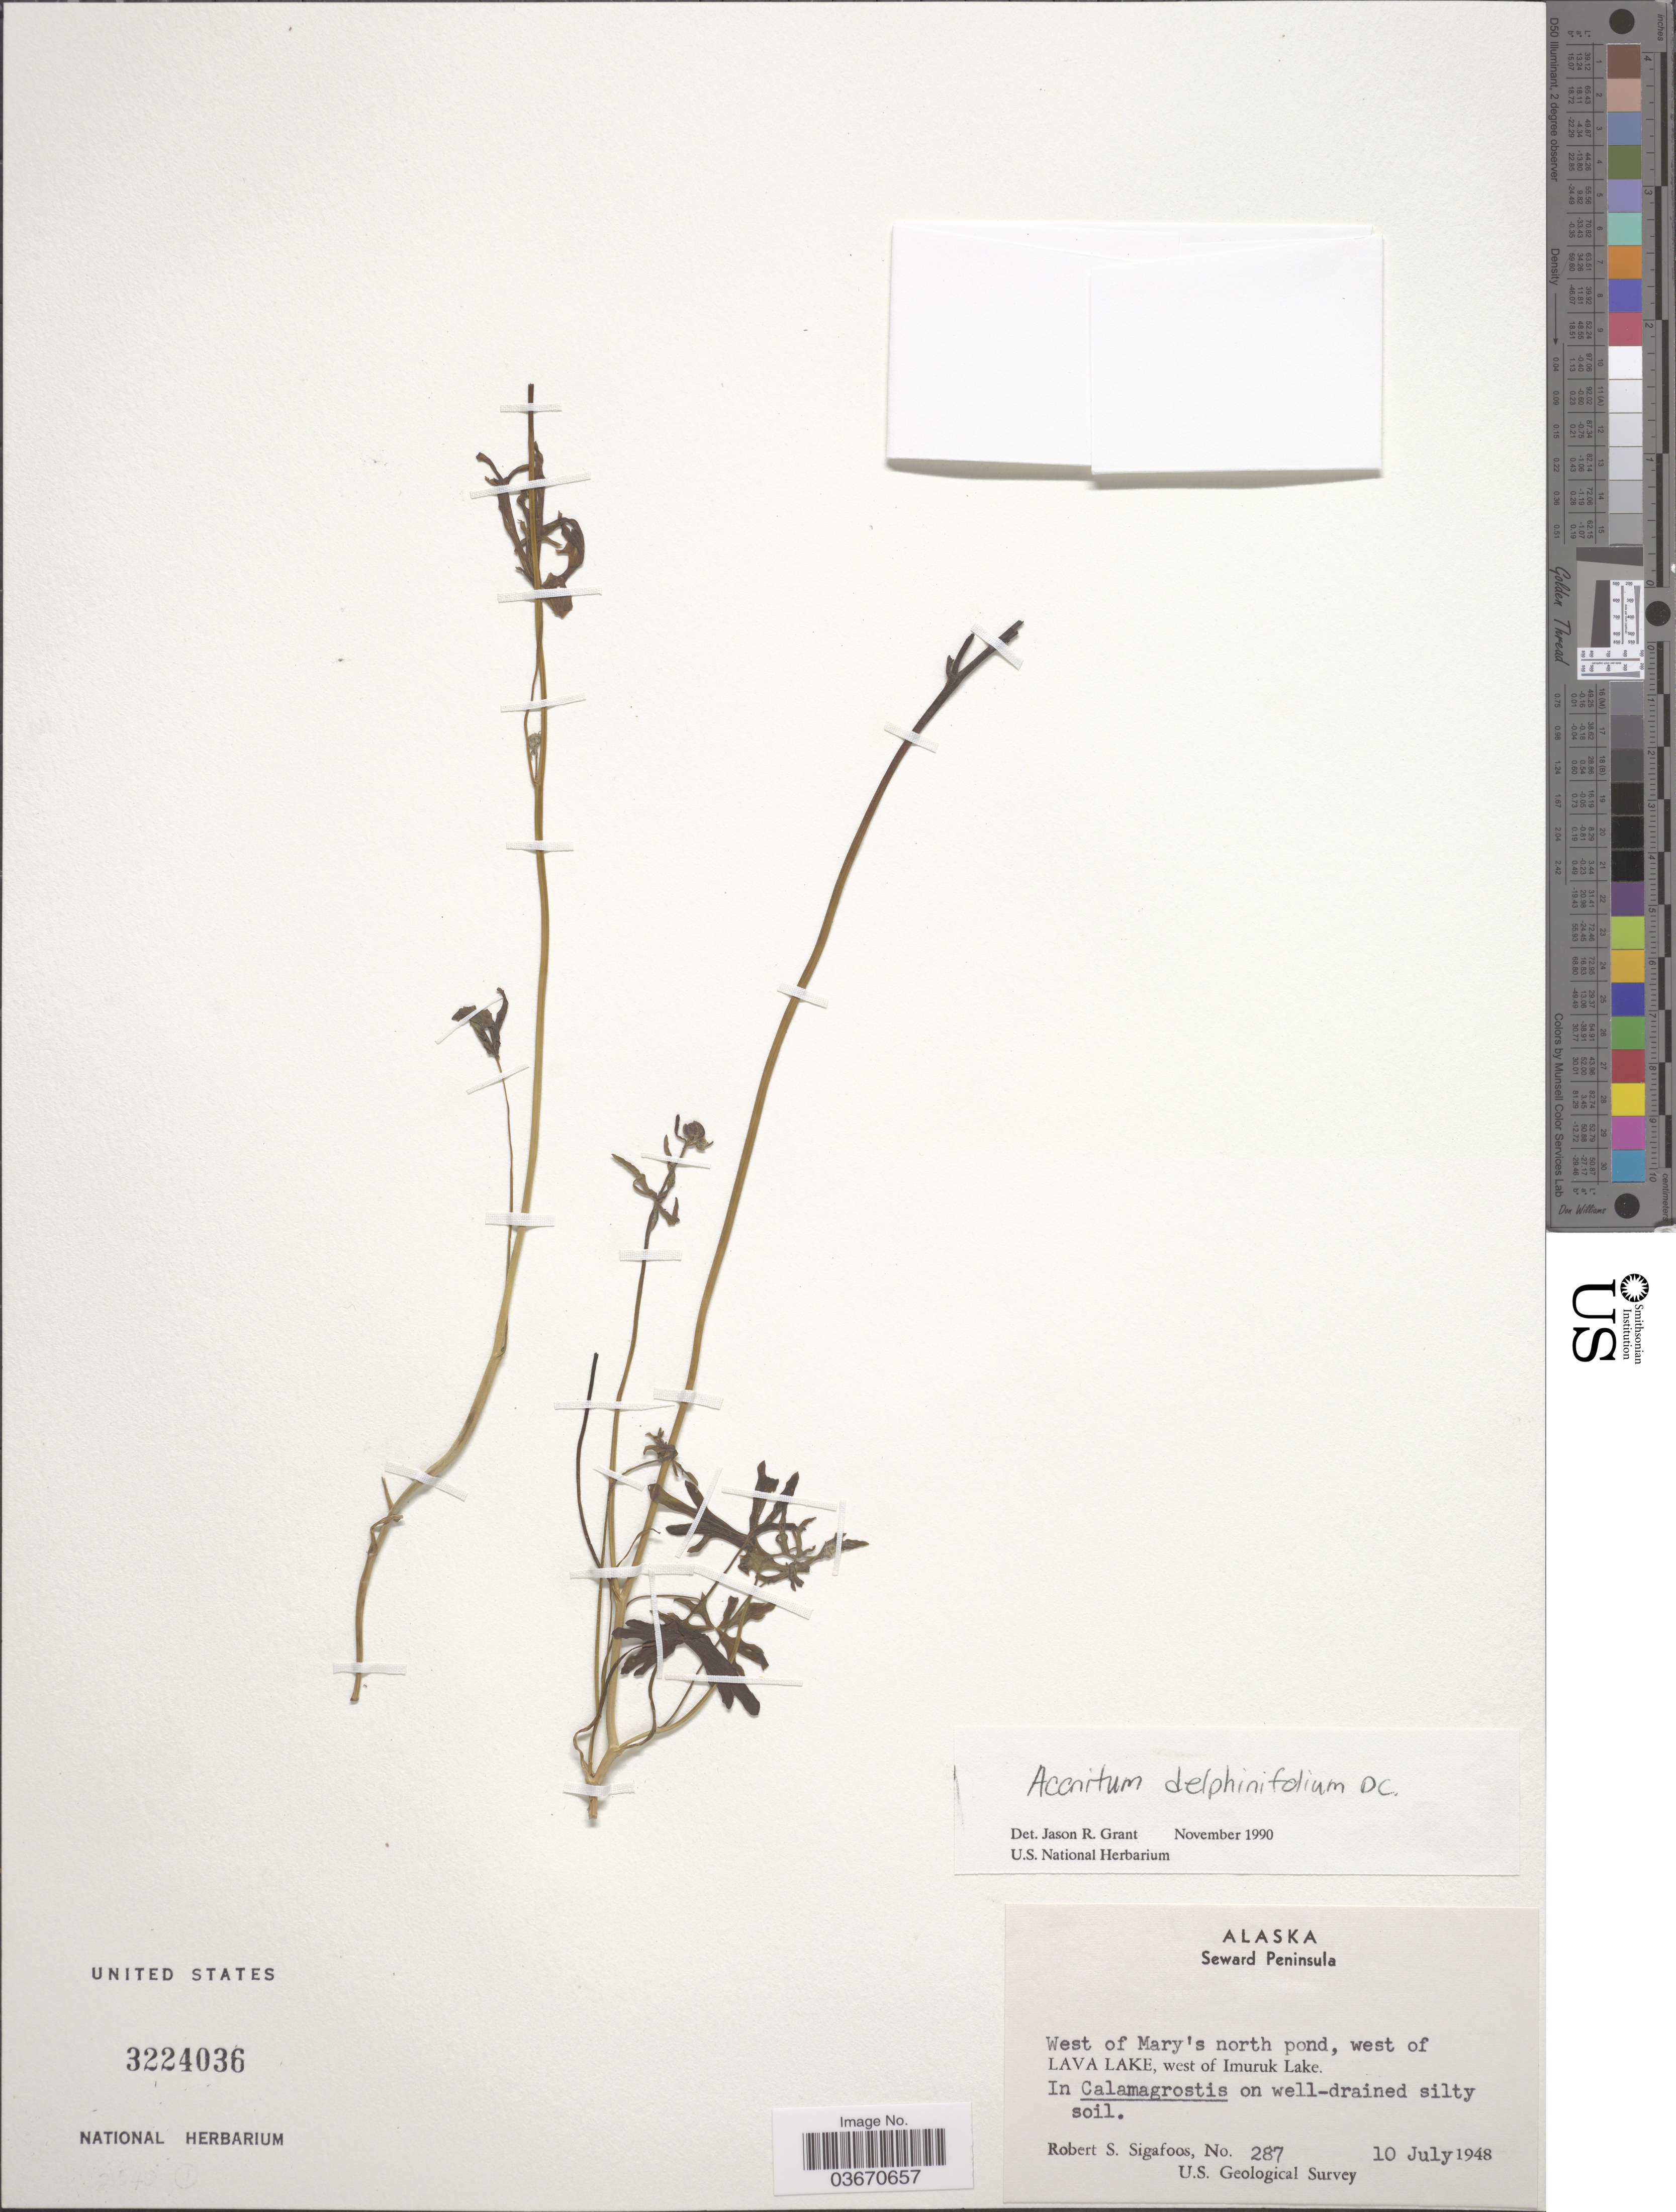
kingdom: Plantae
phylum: Tracheophyta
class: Magnoliopsida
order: Ranunculales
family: Ranunculaceae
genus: Aconitum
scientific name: Aconitum delphinifolium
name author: DC.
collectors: R. Sigafoos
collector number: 287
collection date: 1948-07-10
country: United States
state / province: Alaska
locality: Seward Peninsula. West of Mary's north pond, west of Lava Lake, west of Imuruk Lake.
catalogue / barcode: US 3224036